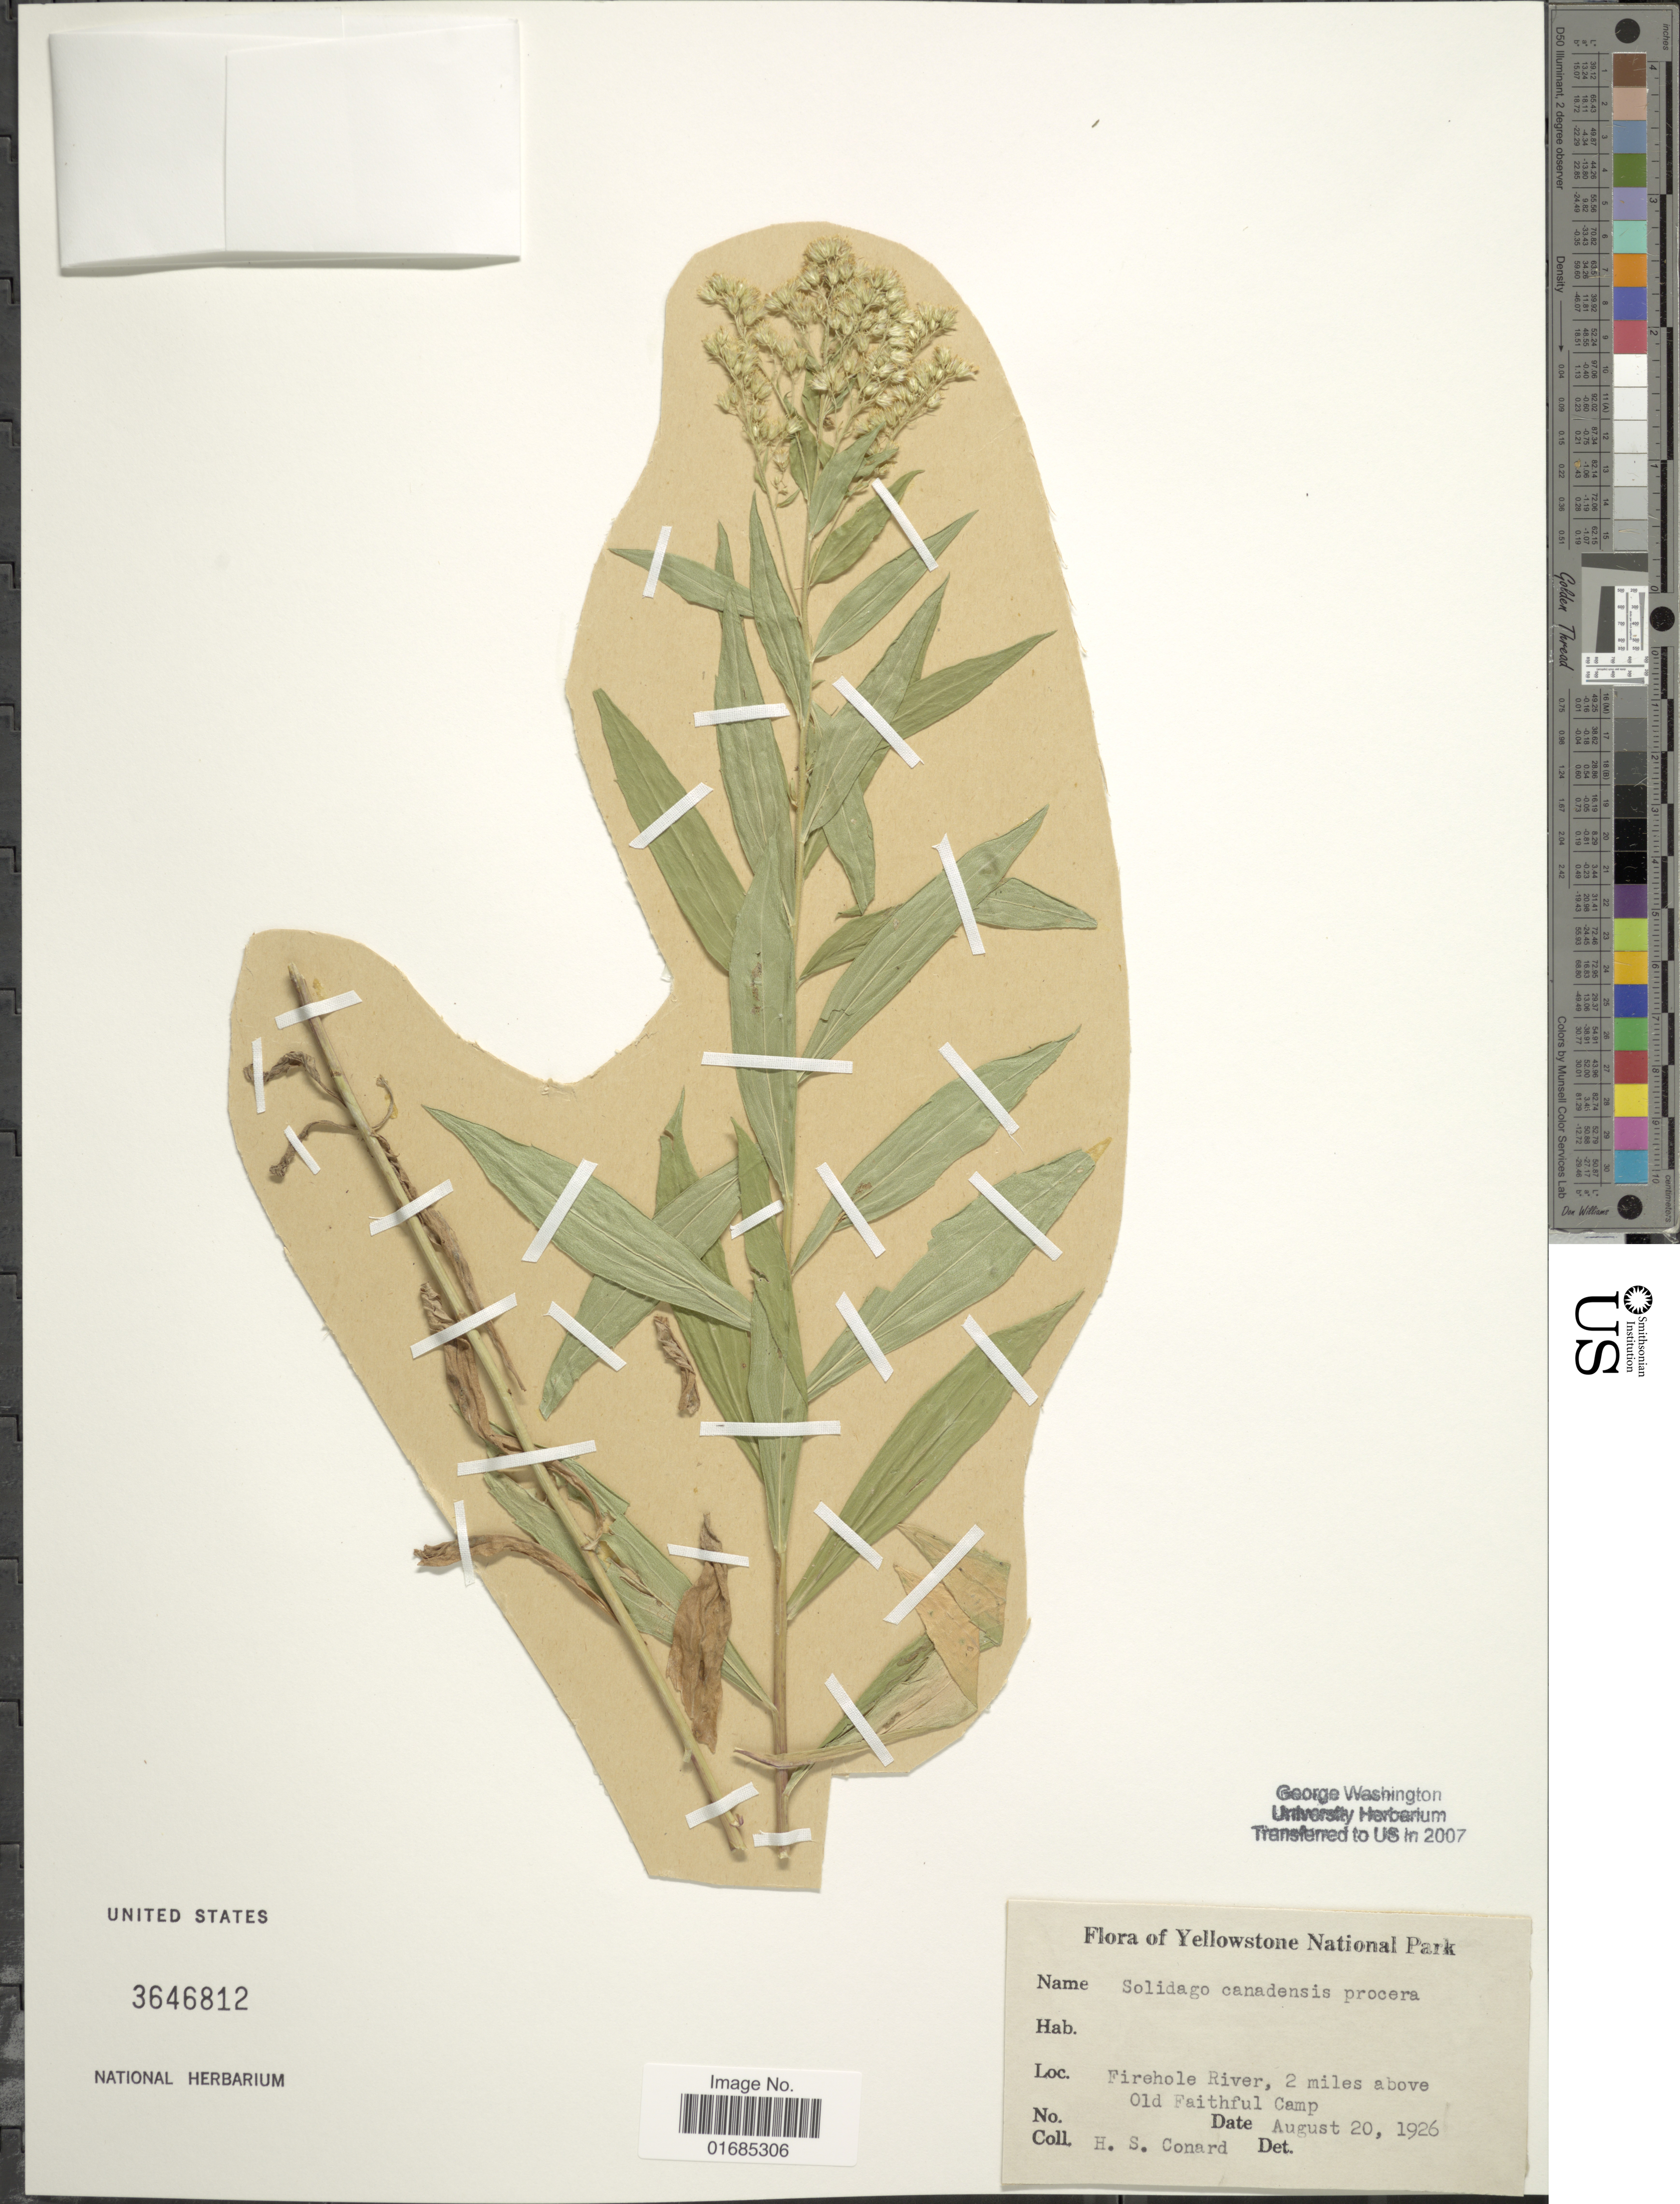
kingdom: Plantae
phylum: Tracheophyta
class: Magnoliopsida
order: Asterales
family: Asteraceae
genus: Solidago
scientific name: Solidago canadensis var. canadensis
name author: L.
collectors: H. S. Conard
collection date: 1926-08-20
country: United States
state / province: Wyoming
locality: Yellowstone National Park, Firehole River, 2 miles above Old Faithful Camp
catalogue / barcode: US 3646812